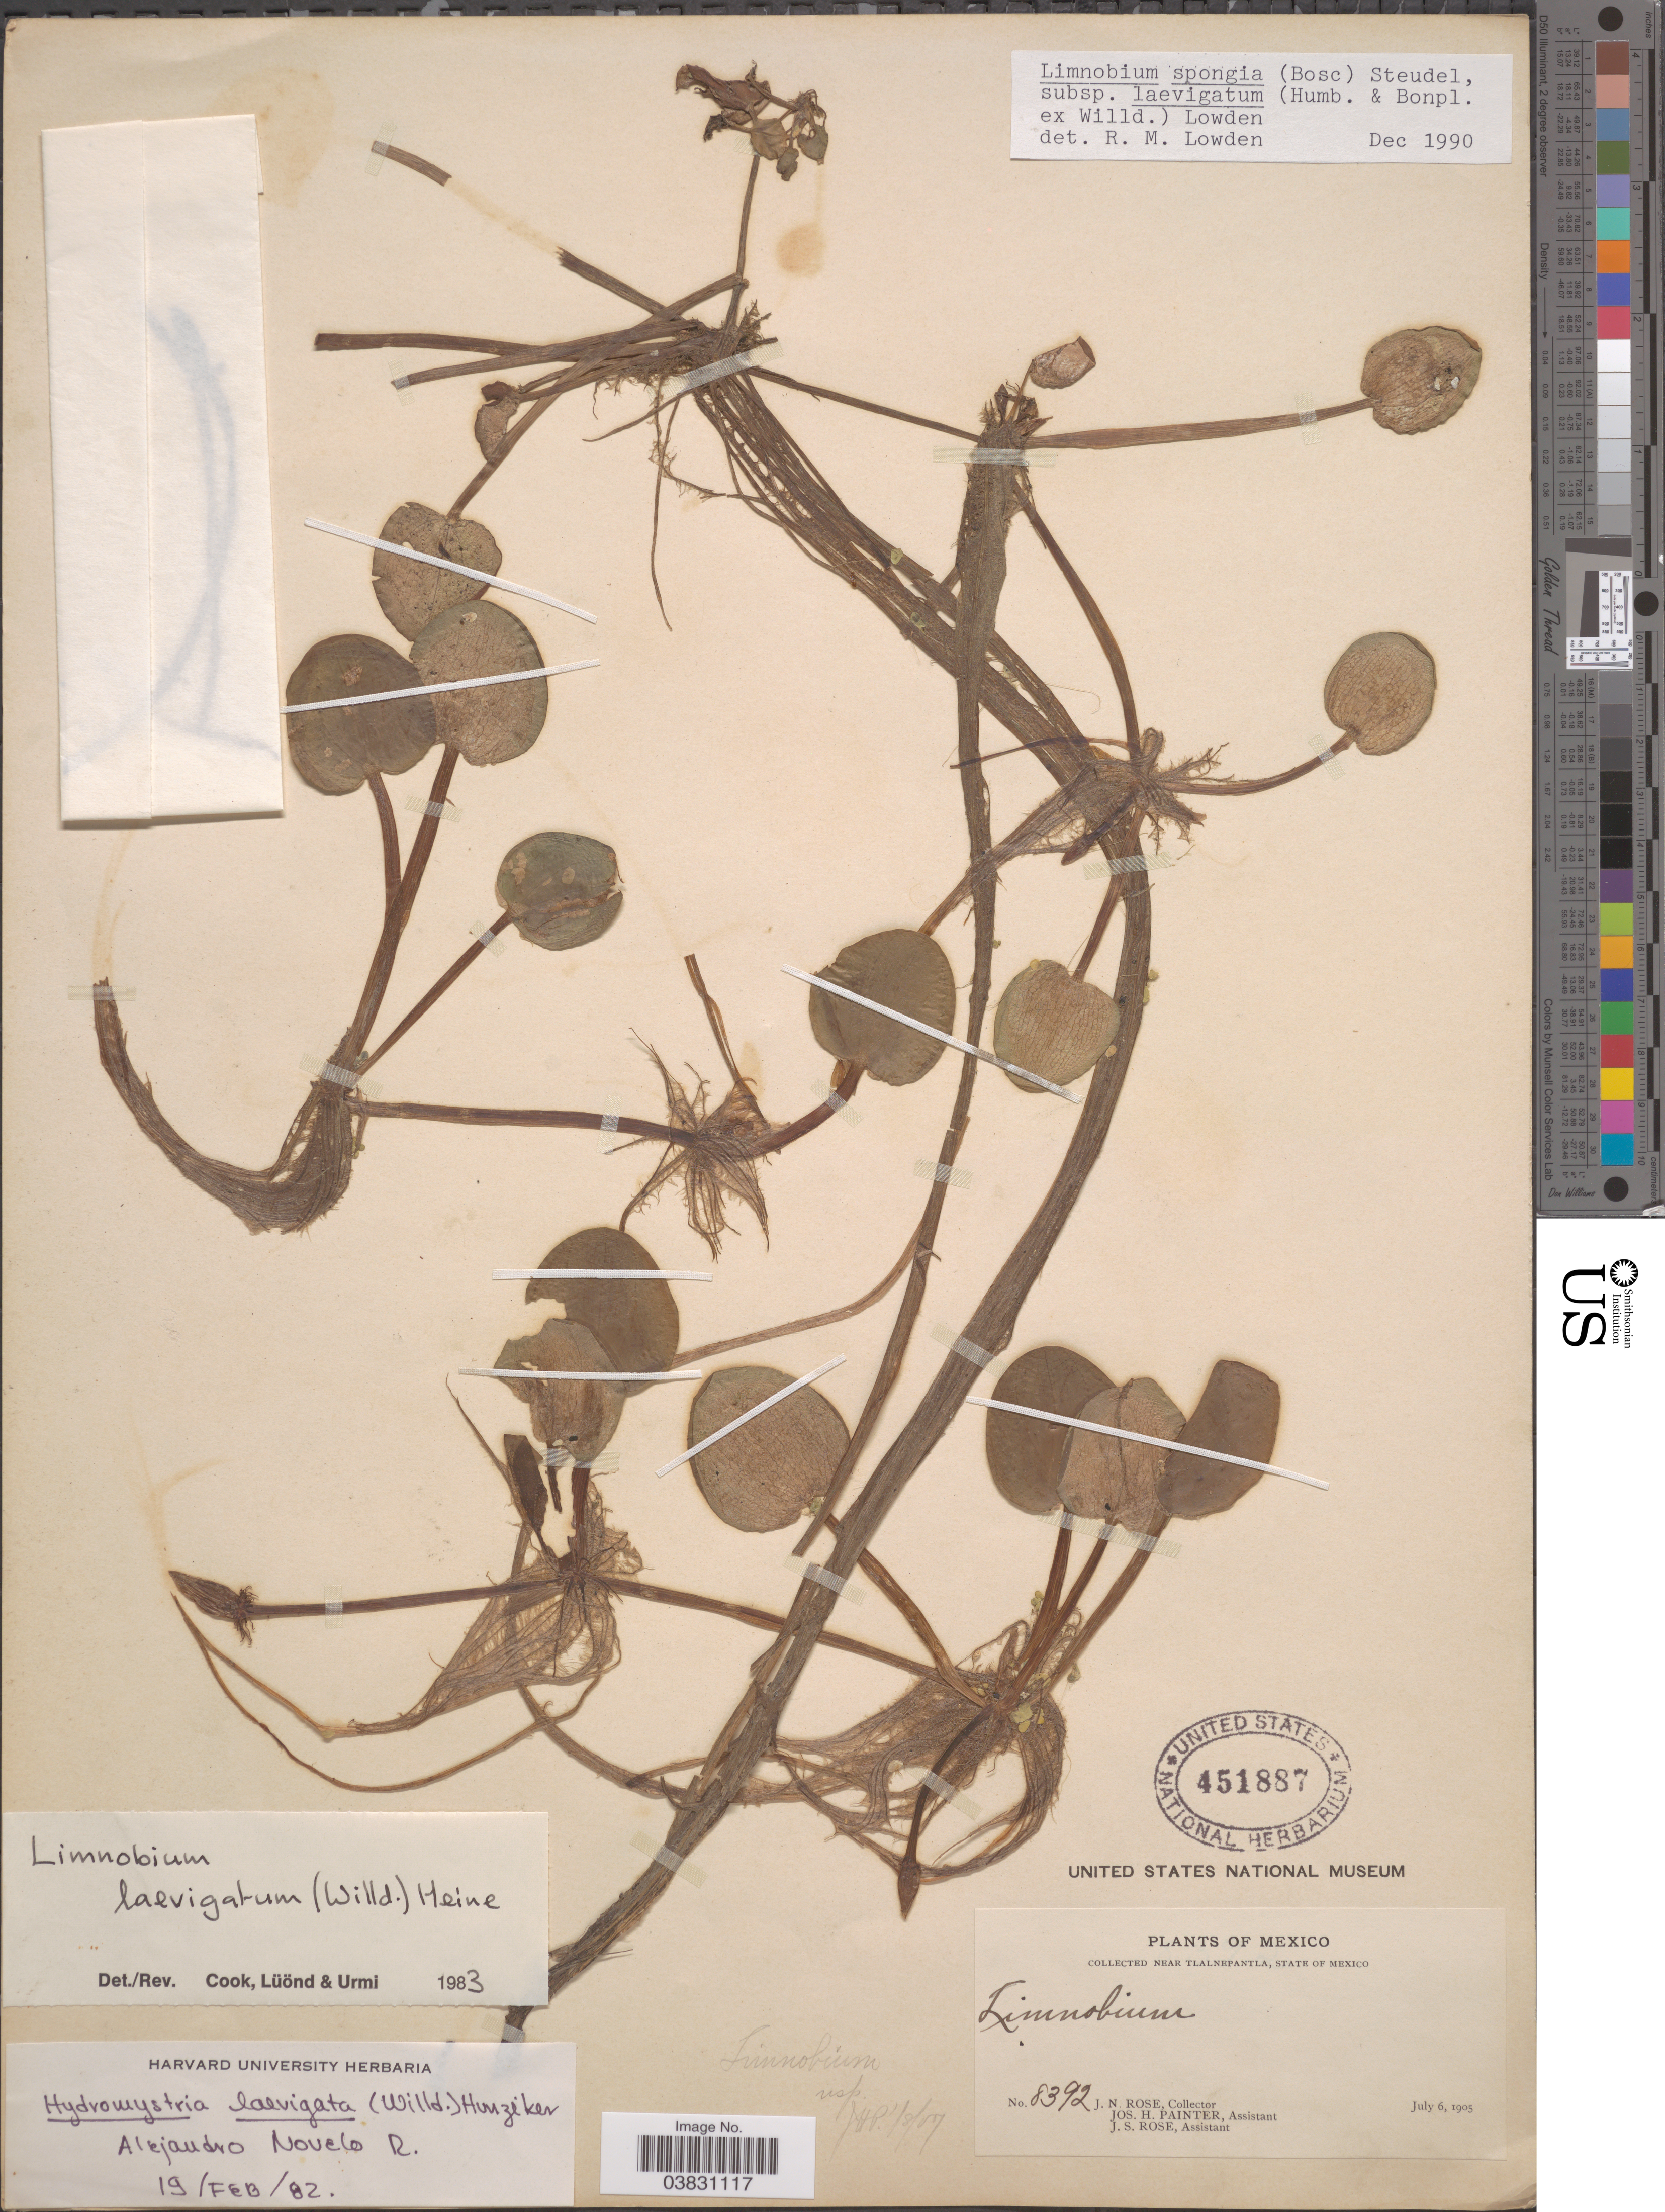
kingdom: Plantae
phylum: Tracheophyta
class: Liliopsida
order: Alismatales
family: Hydrocharitaceae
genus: Limnobium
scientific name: Limnobium laevigatum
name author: (Humb. & Bonpl. ex Willd.) Heine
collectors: J. N. Rose, J. H. Painter & J. S. Rose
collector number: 8392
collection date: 1905-07-06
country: Mexico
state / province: México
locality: Near Tlalnepantla.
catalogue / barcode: US 451887